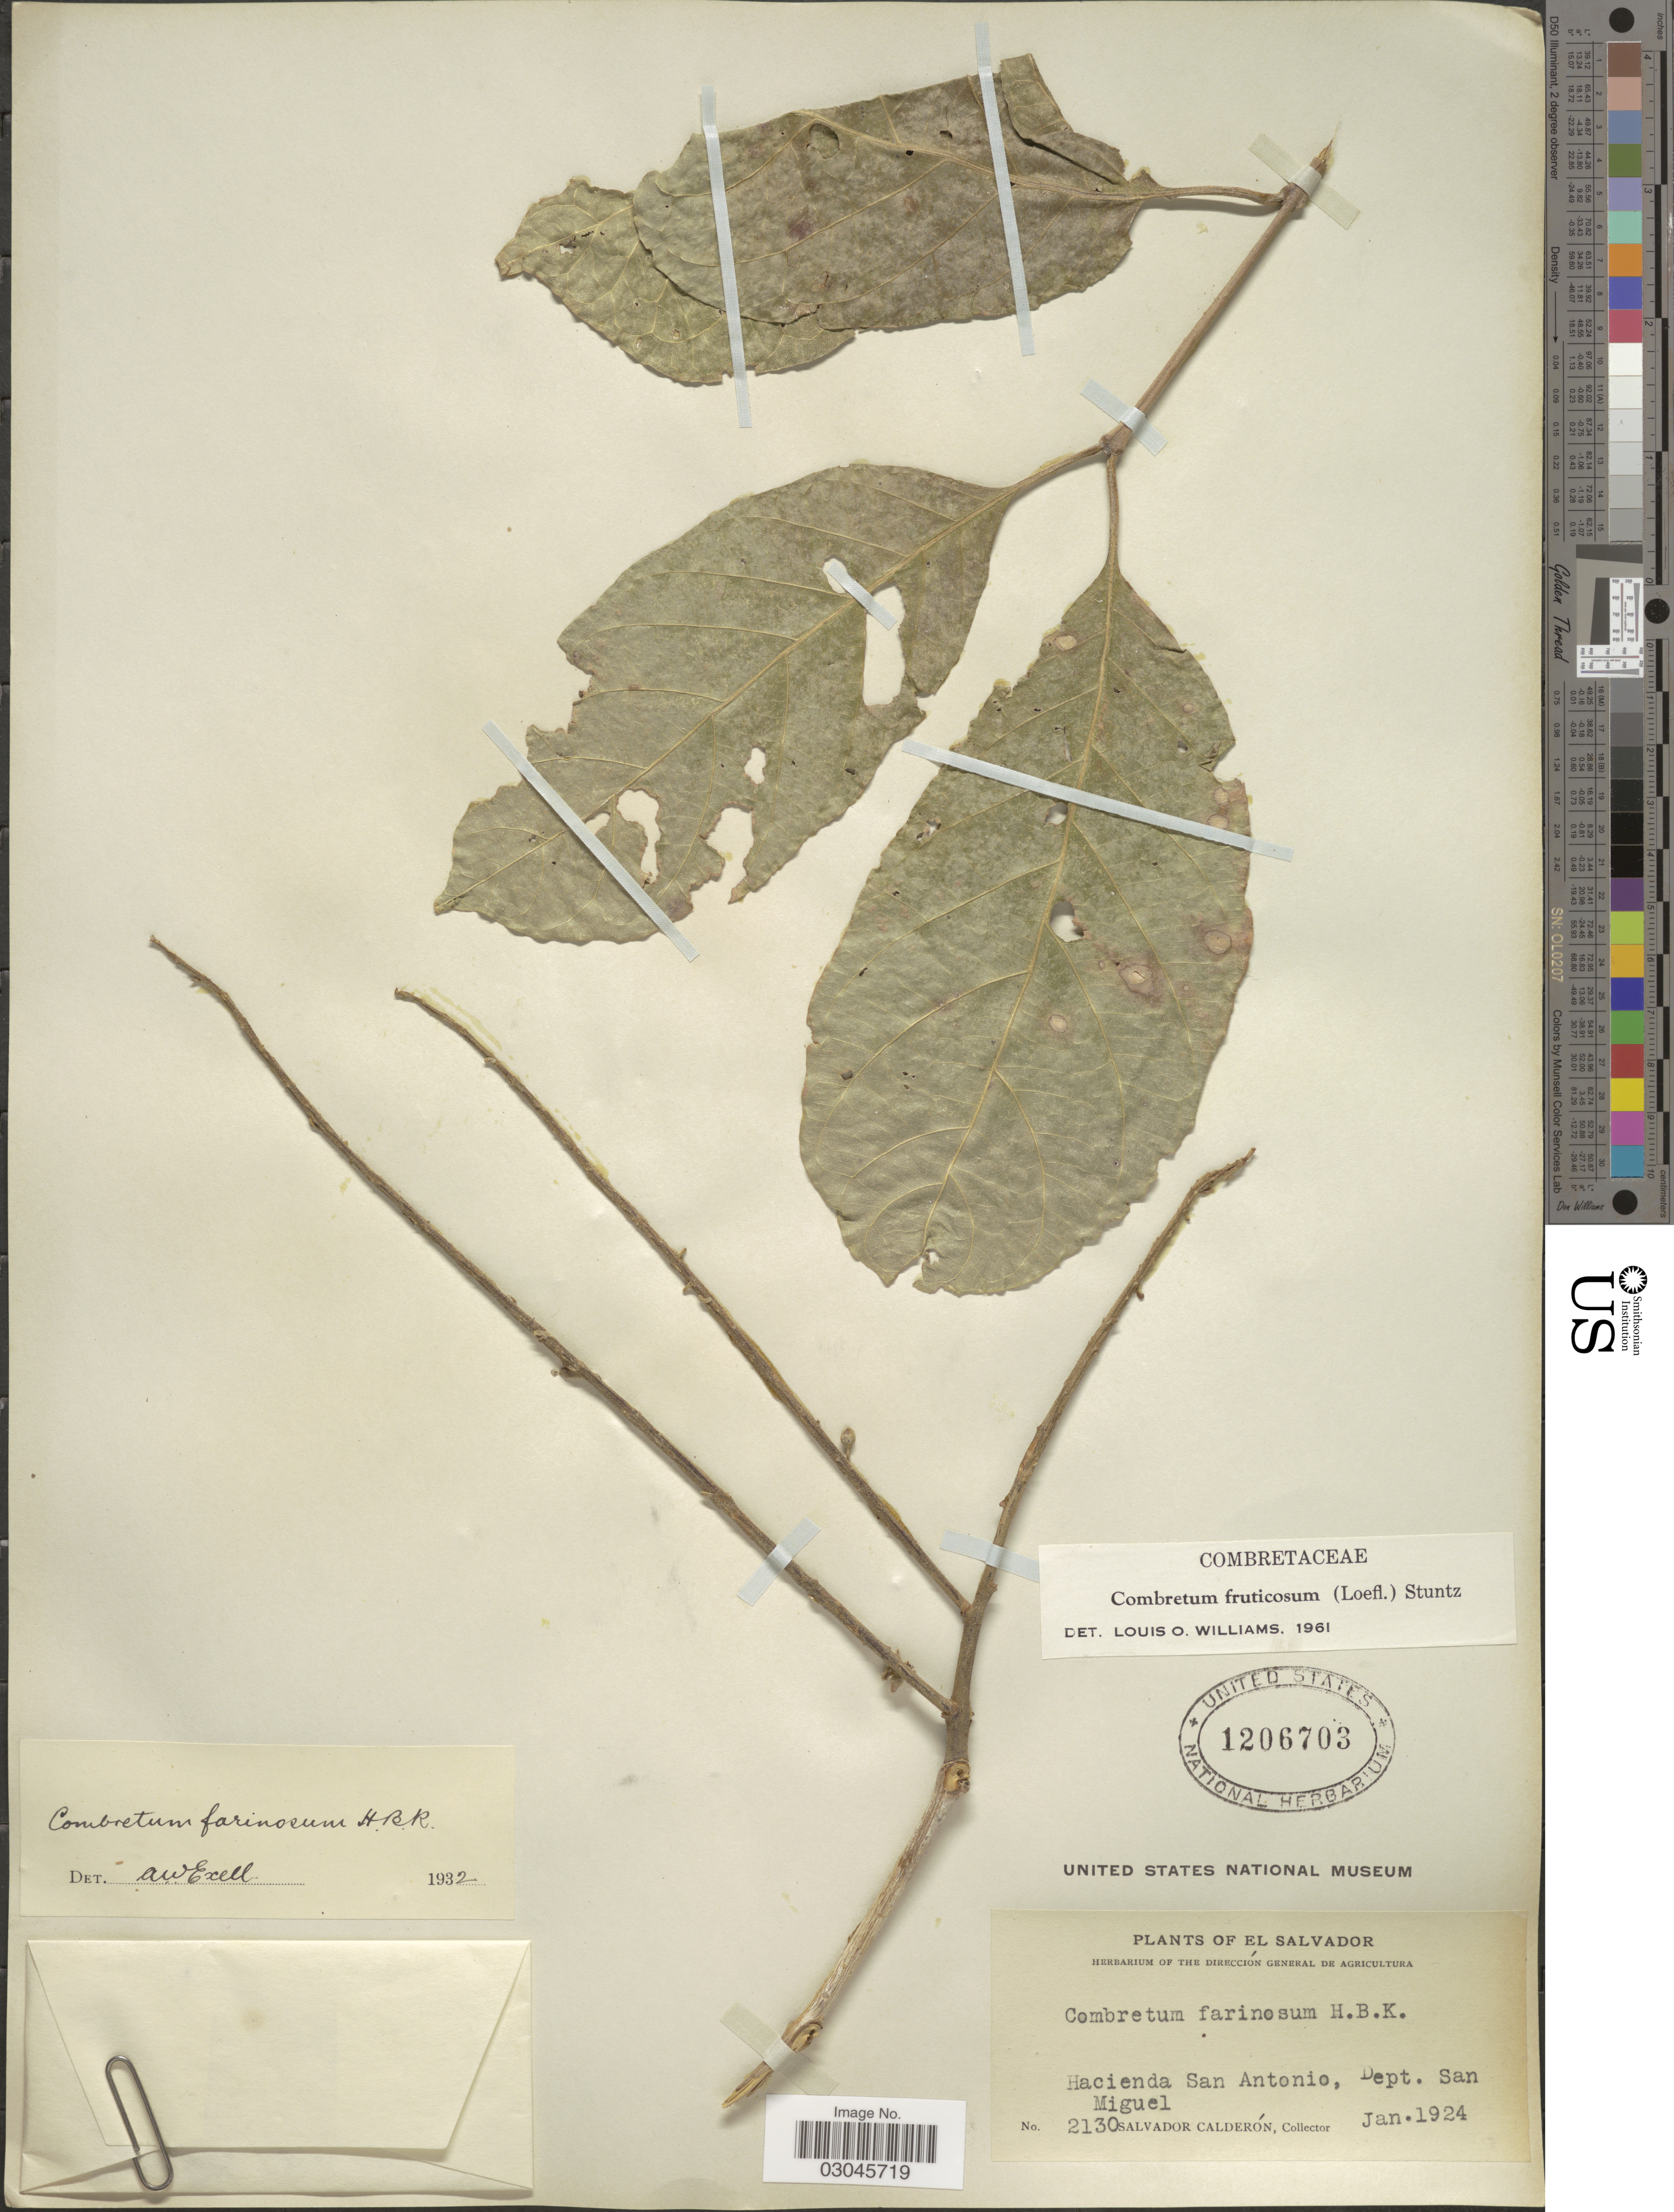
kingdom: Plantae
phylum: Tracheophyta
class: Magnoliopsida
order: Myrtales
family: Combretaceae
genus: Combretum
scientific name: Combretum fruticosum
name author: (Loefl.) Stuntz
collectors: S. Calderón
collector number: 2130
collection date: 1924-01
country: El Salvador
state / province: San Miguel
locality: Hacienda San Antonio, Dept. San Miguel.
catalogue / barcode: US 1206703